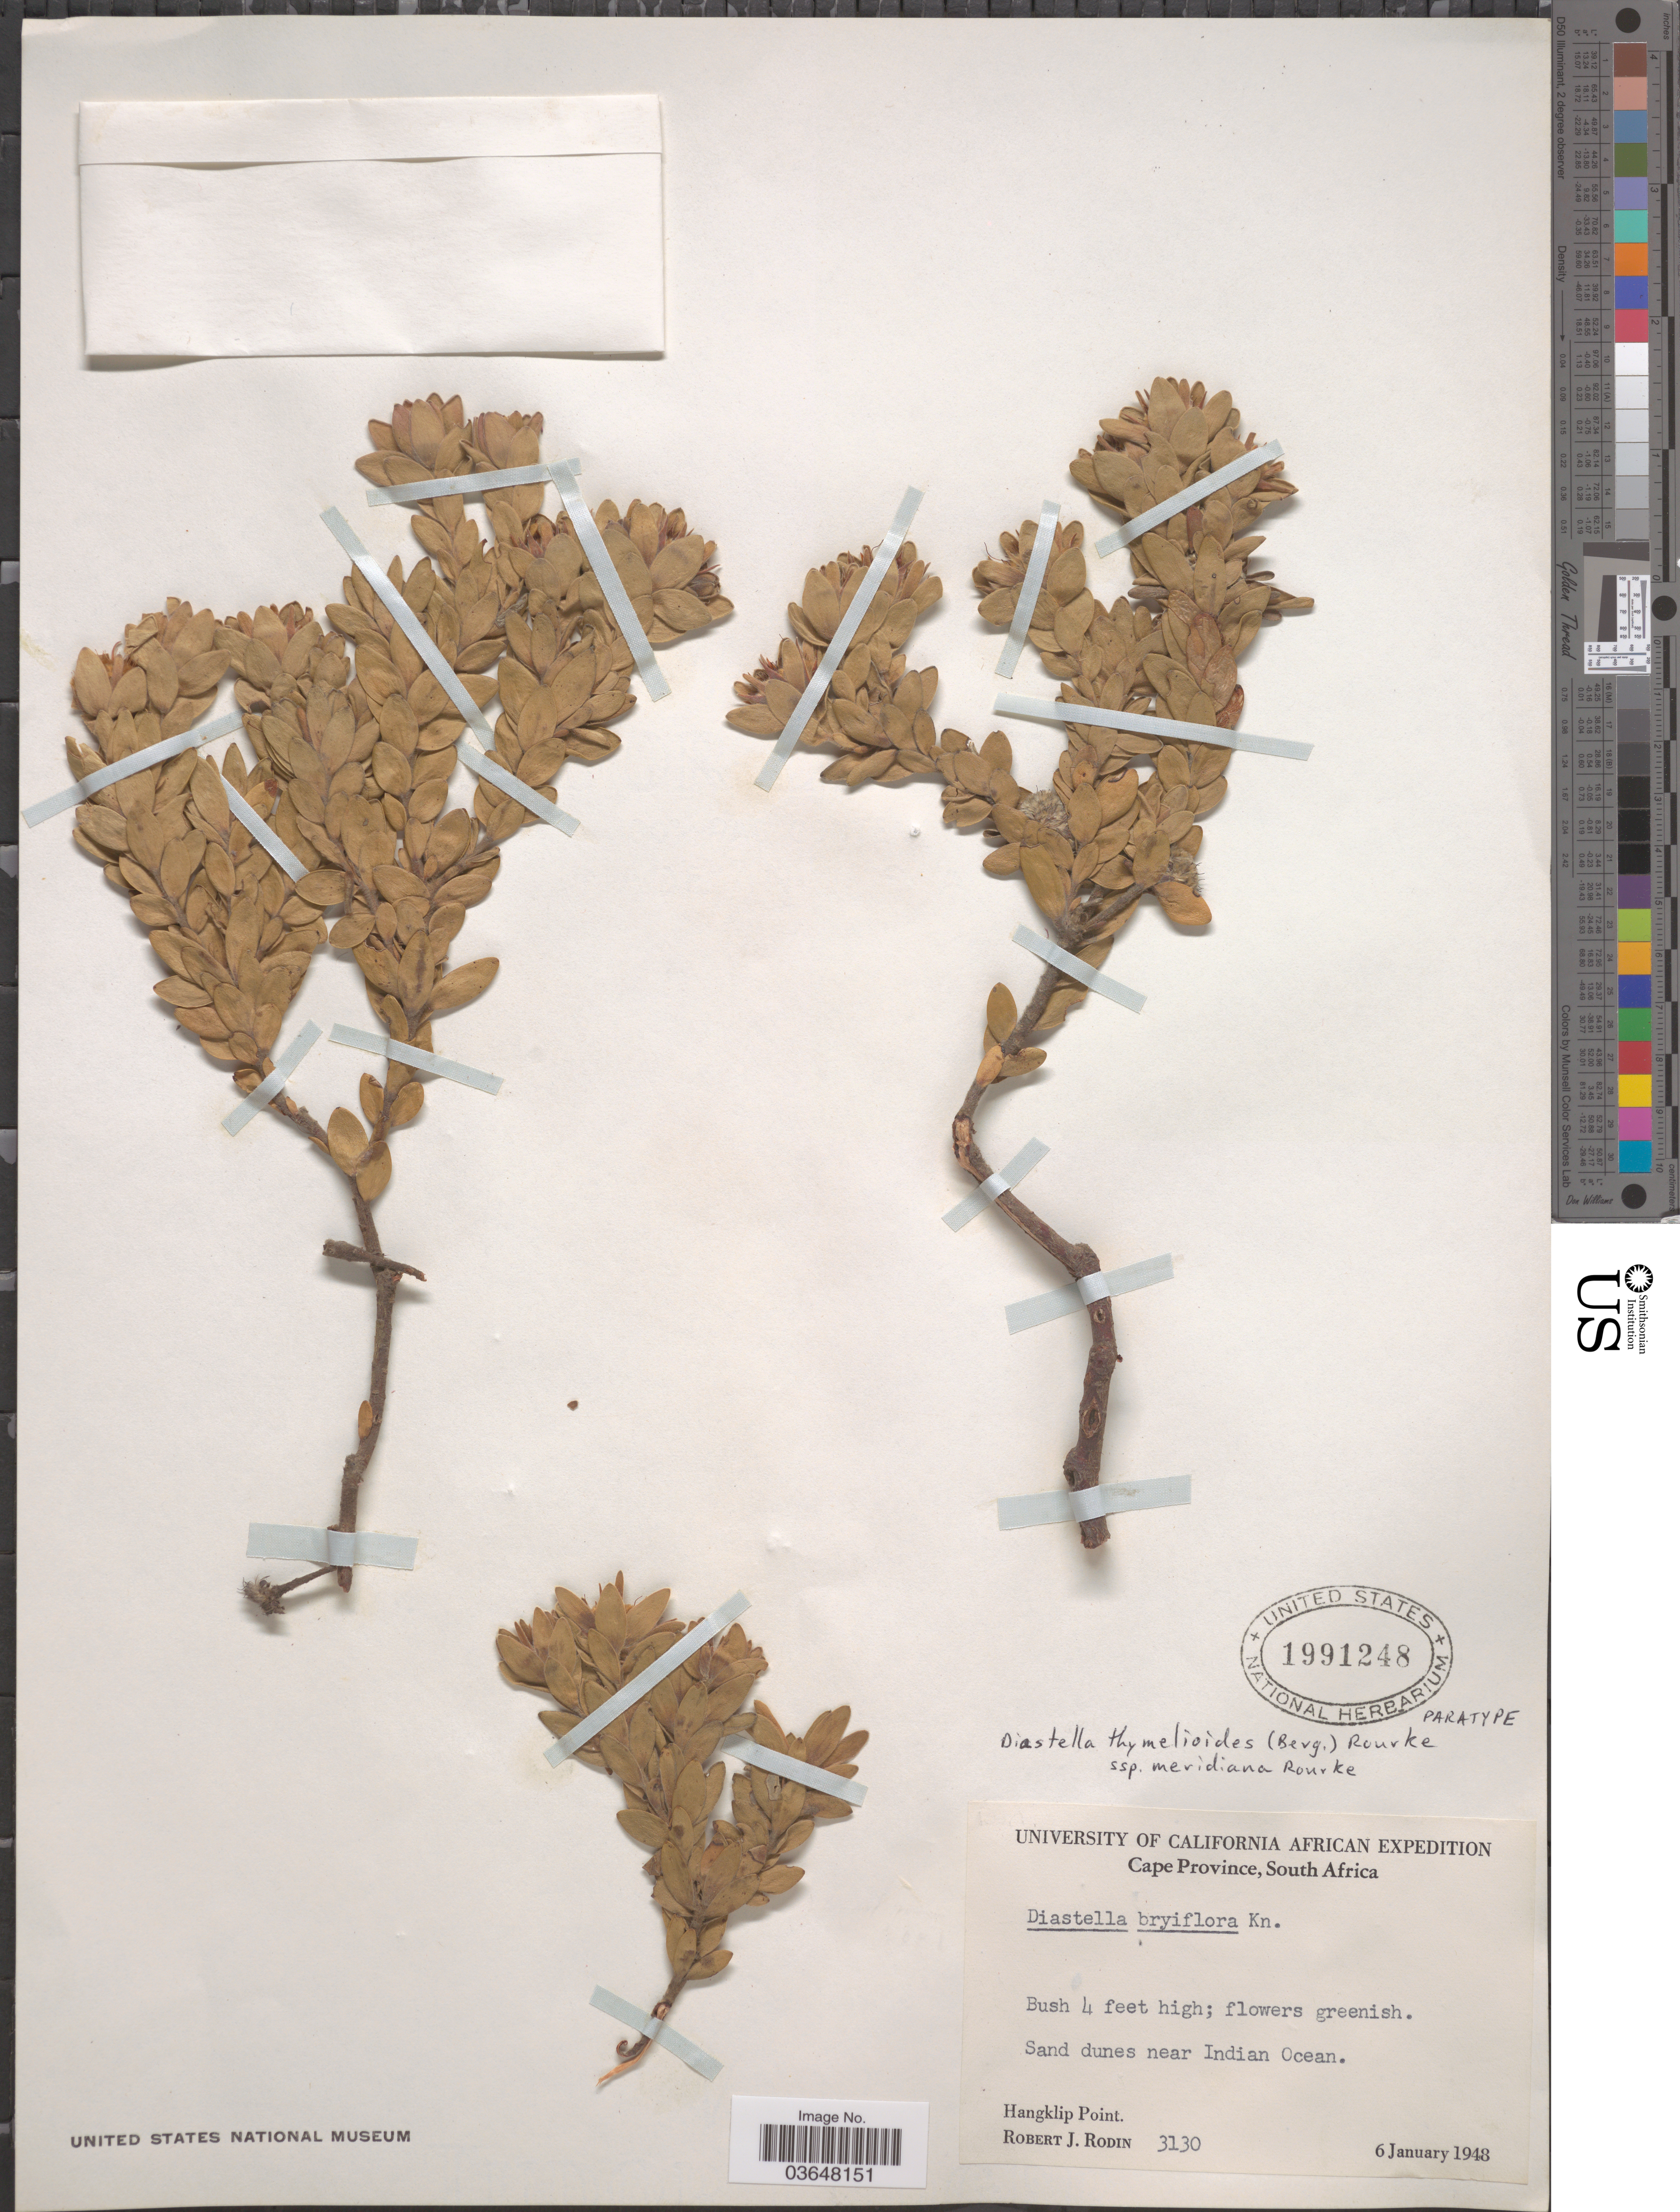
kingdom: Plantae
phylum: Tracheophyta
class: Magnoliopsida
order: Proteales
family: Proteaceae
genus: Diastella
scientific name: Diastella thymelaeoides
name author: (P.J. Bergius) Rourke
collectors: R. J. Rodin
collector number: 3130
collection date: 1948-01-06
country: South Africa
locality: Sand dunes near Indian Ocean. Hangklip Point.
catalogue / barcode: US 1991248